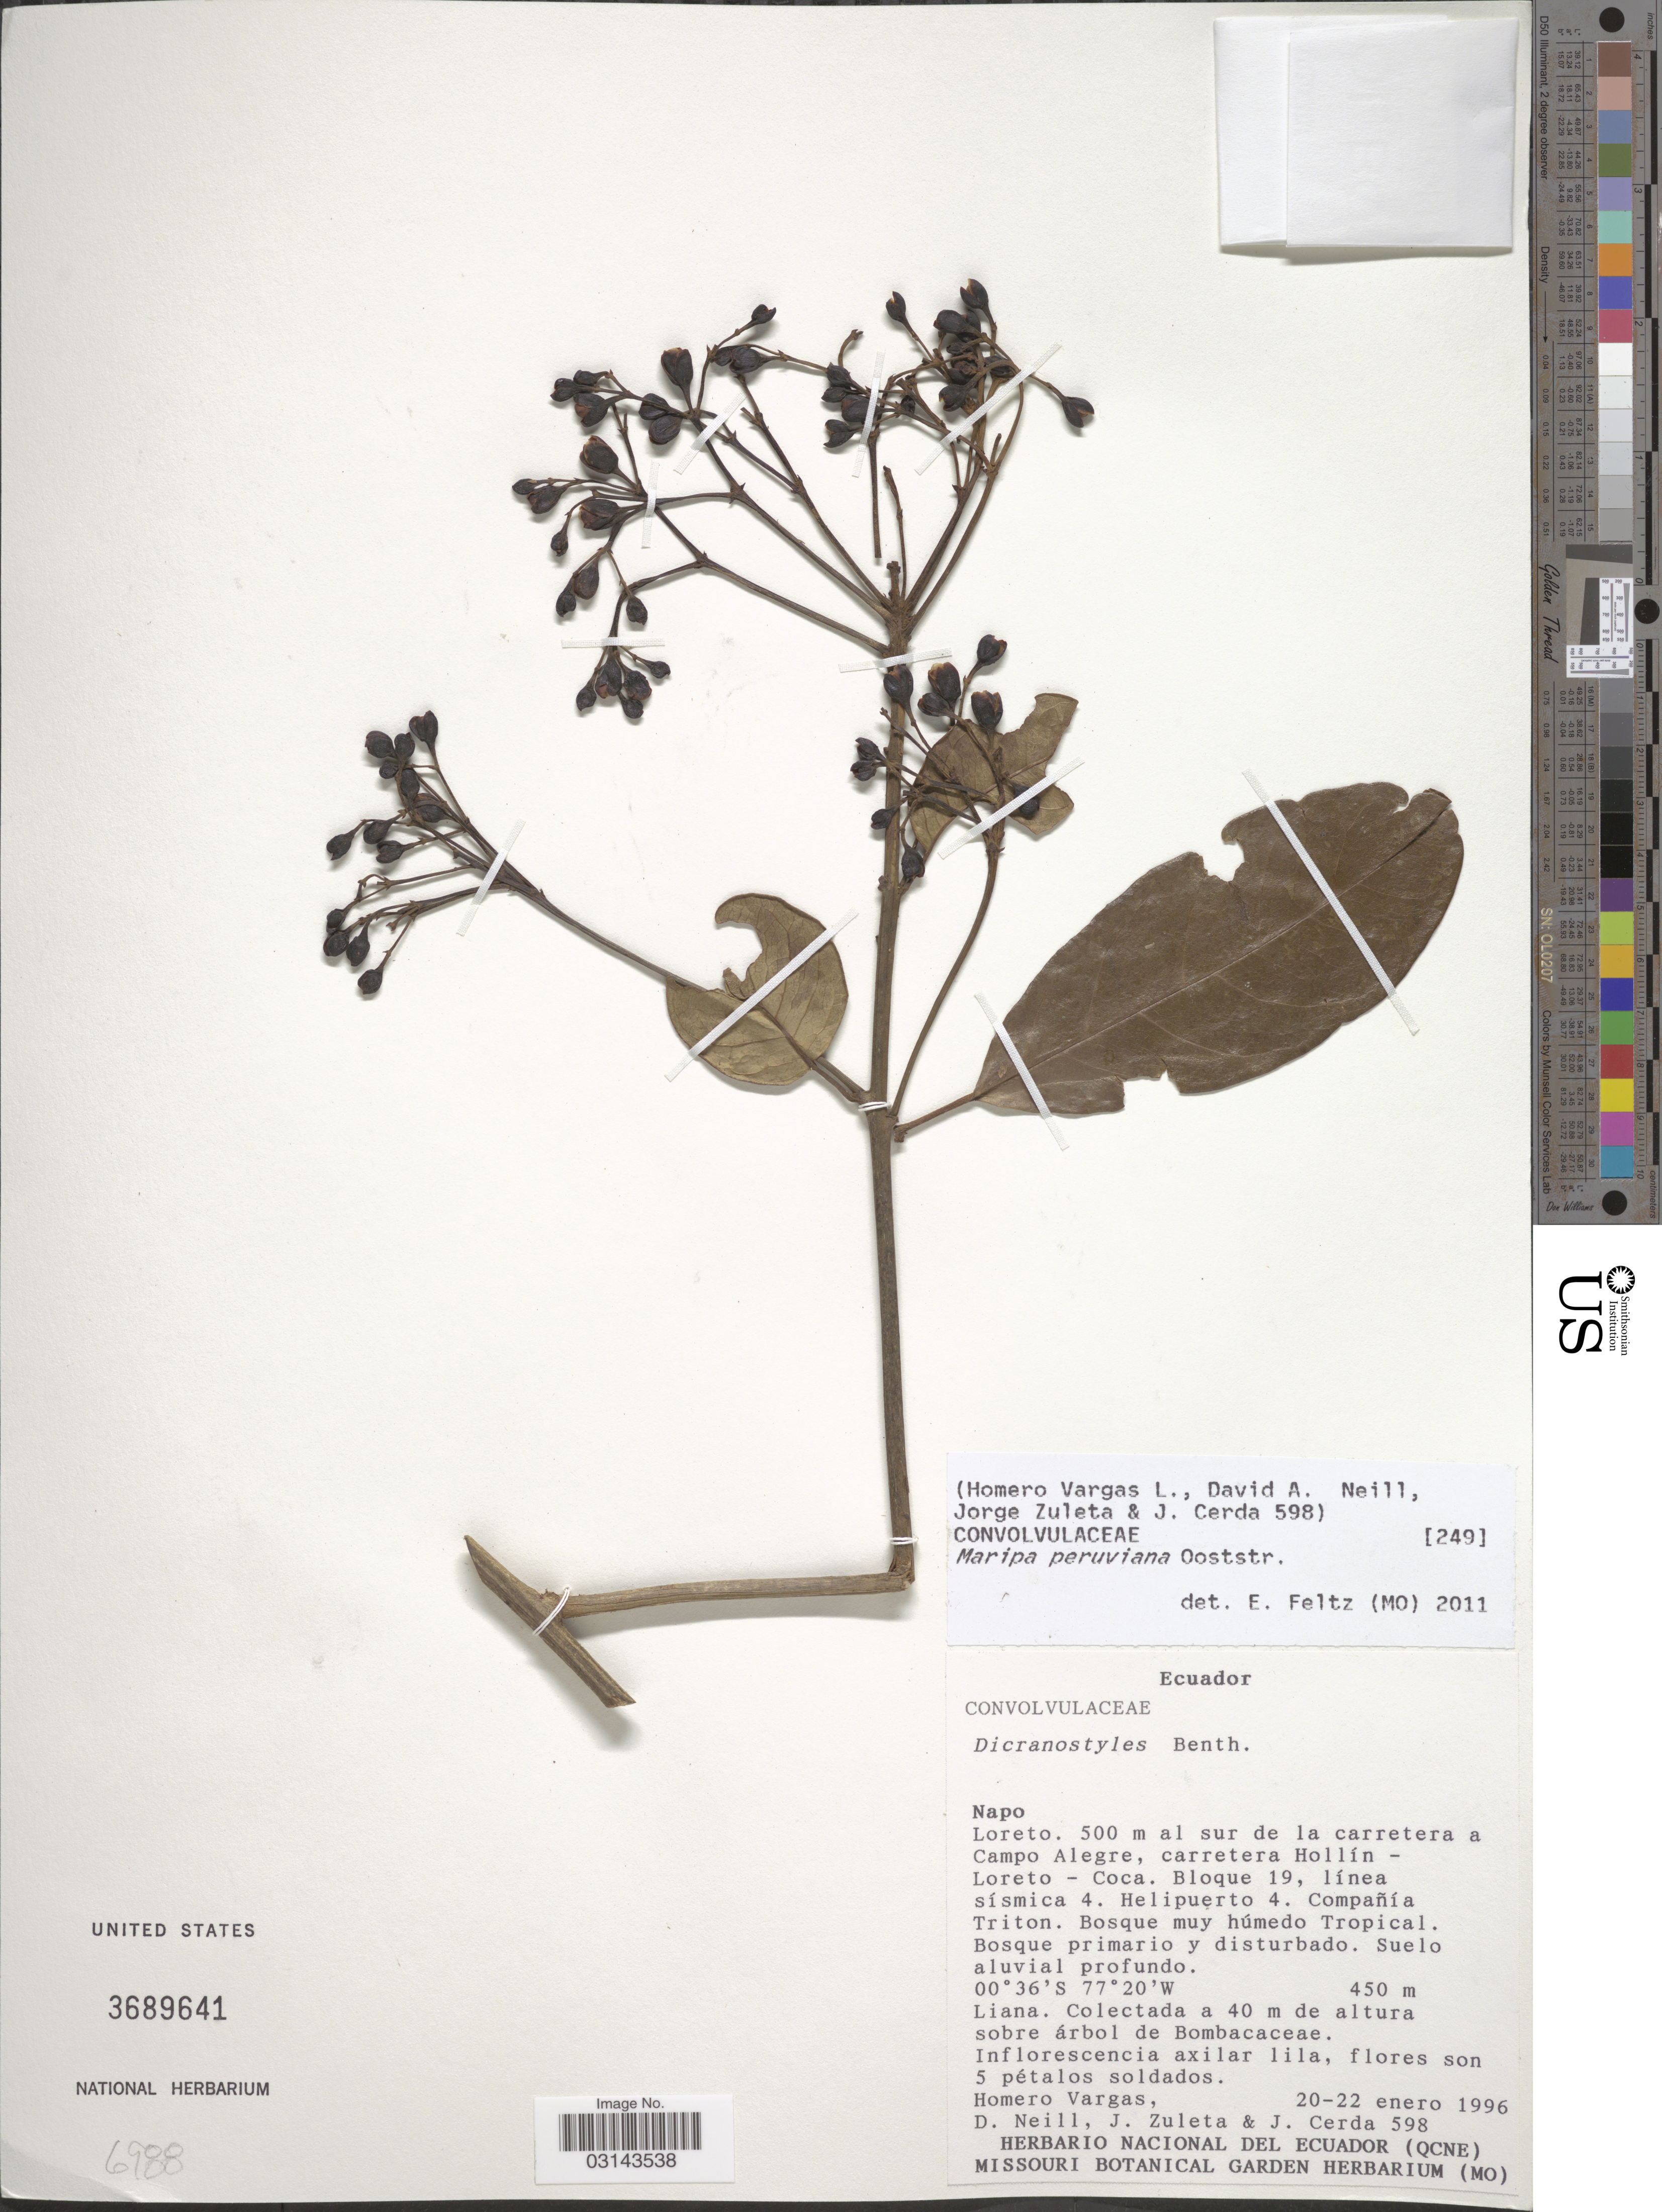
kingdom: Plantae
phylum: Tracheophyta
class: Magnoliopsida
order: Solanales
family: Convolvulaceae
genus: Maripa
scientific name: Maripa peruviana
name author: Ooststr.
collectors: D. Neill, J. Zuleta & J. Cerda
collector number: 598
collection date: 1996-01-20/1996-01-22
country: Ecuador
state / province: Napo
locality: Loreto. 500 m al sur de la carretera a Campo Alegre, carretera Hollín - Loreto - Coca. Bloque 19, línea sísmica 4. Helipuerto 4.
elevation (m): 450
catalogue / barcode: US 3689641